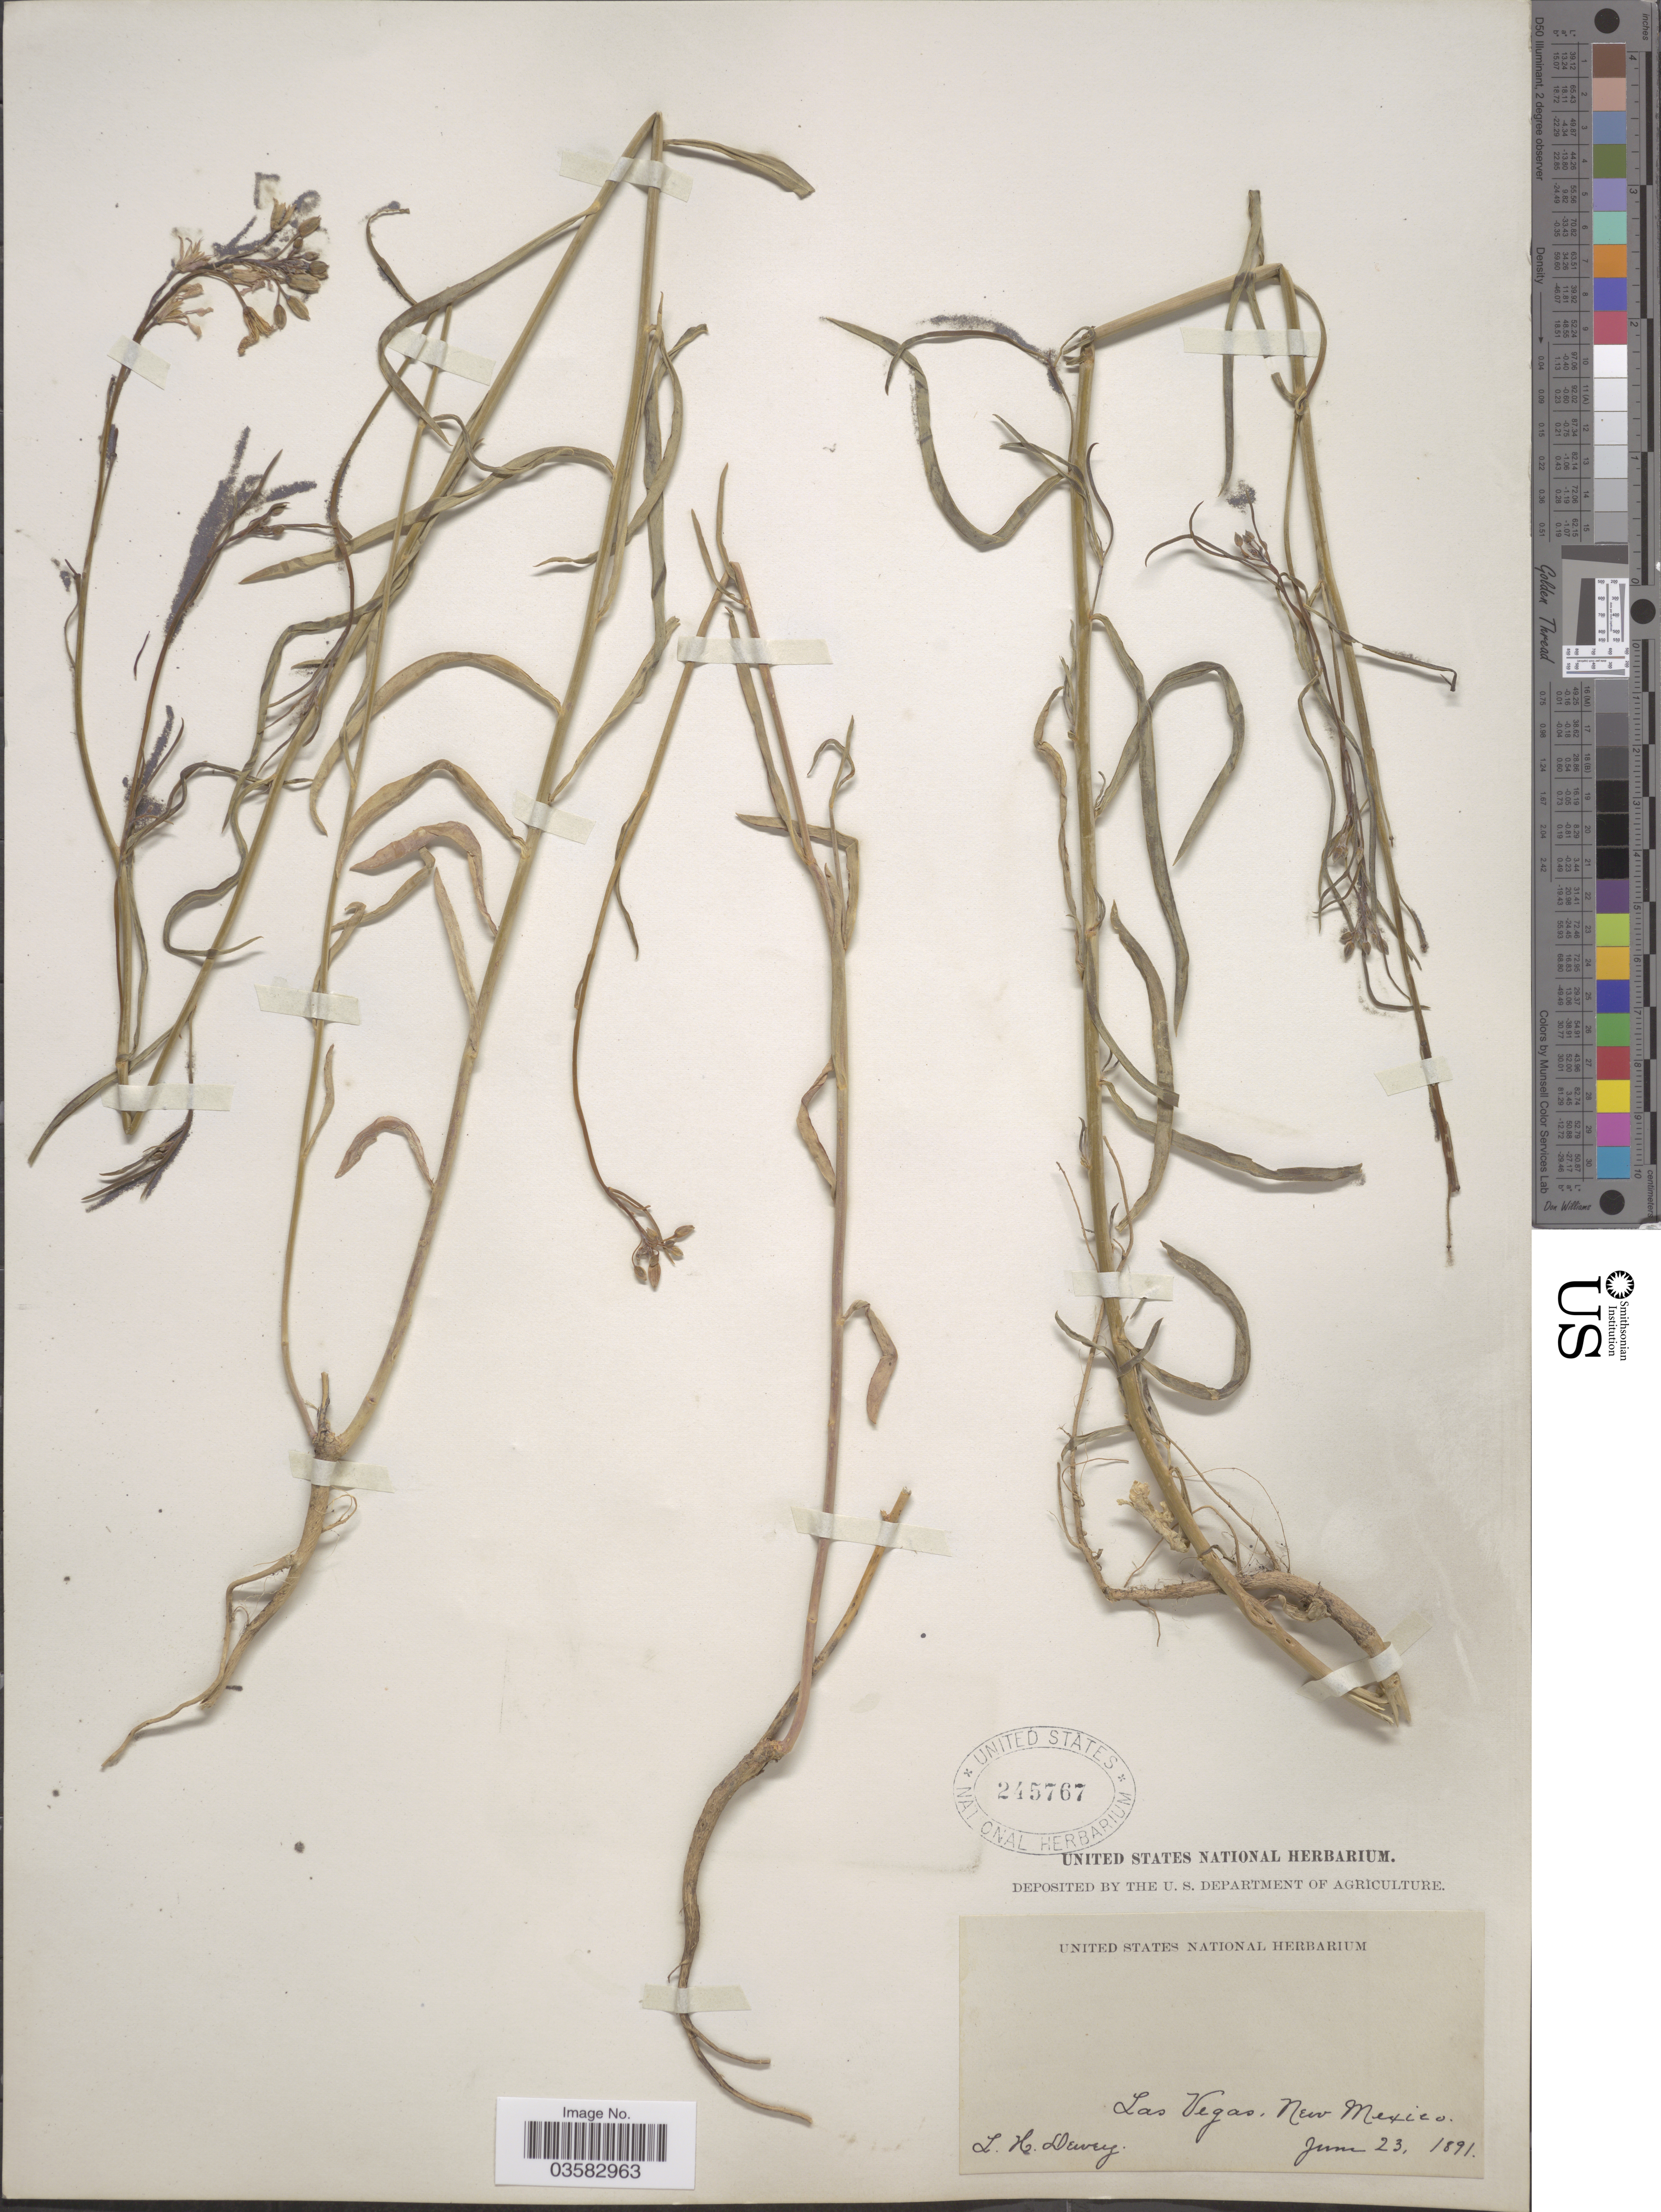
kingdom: Plantae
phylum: Tracheophyta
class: Magnoliopsida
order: Brassicales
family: Brassicaceae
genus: Sisymbrium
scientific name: Sisymbrium linearifolium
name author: (A. Gray) Payson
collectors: L. H. Dewey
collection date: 1891-06-23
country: United States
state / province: New Mexico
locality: Las Vegas.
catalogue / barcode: US 245767